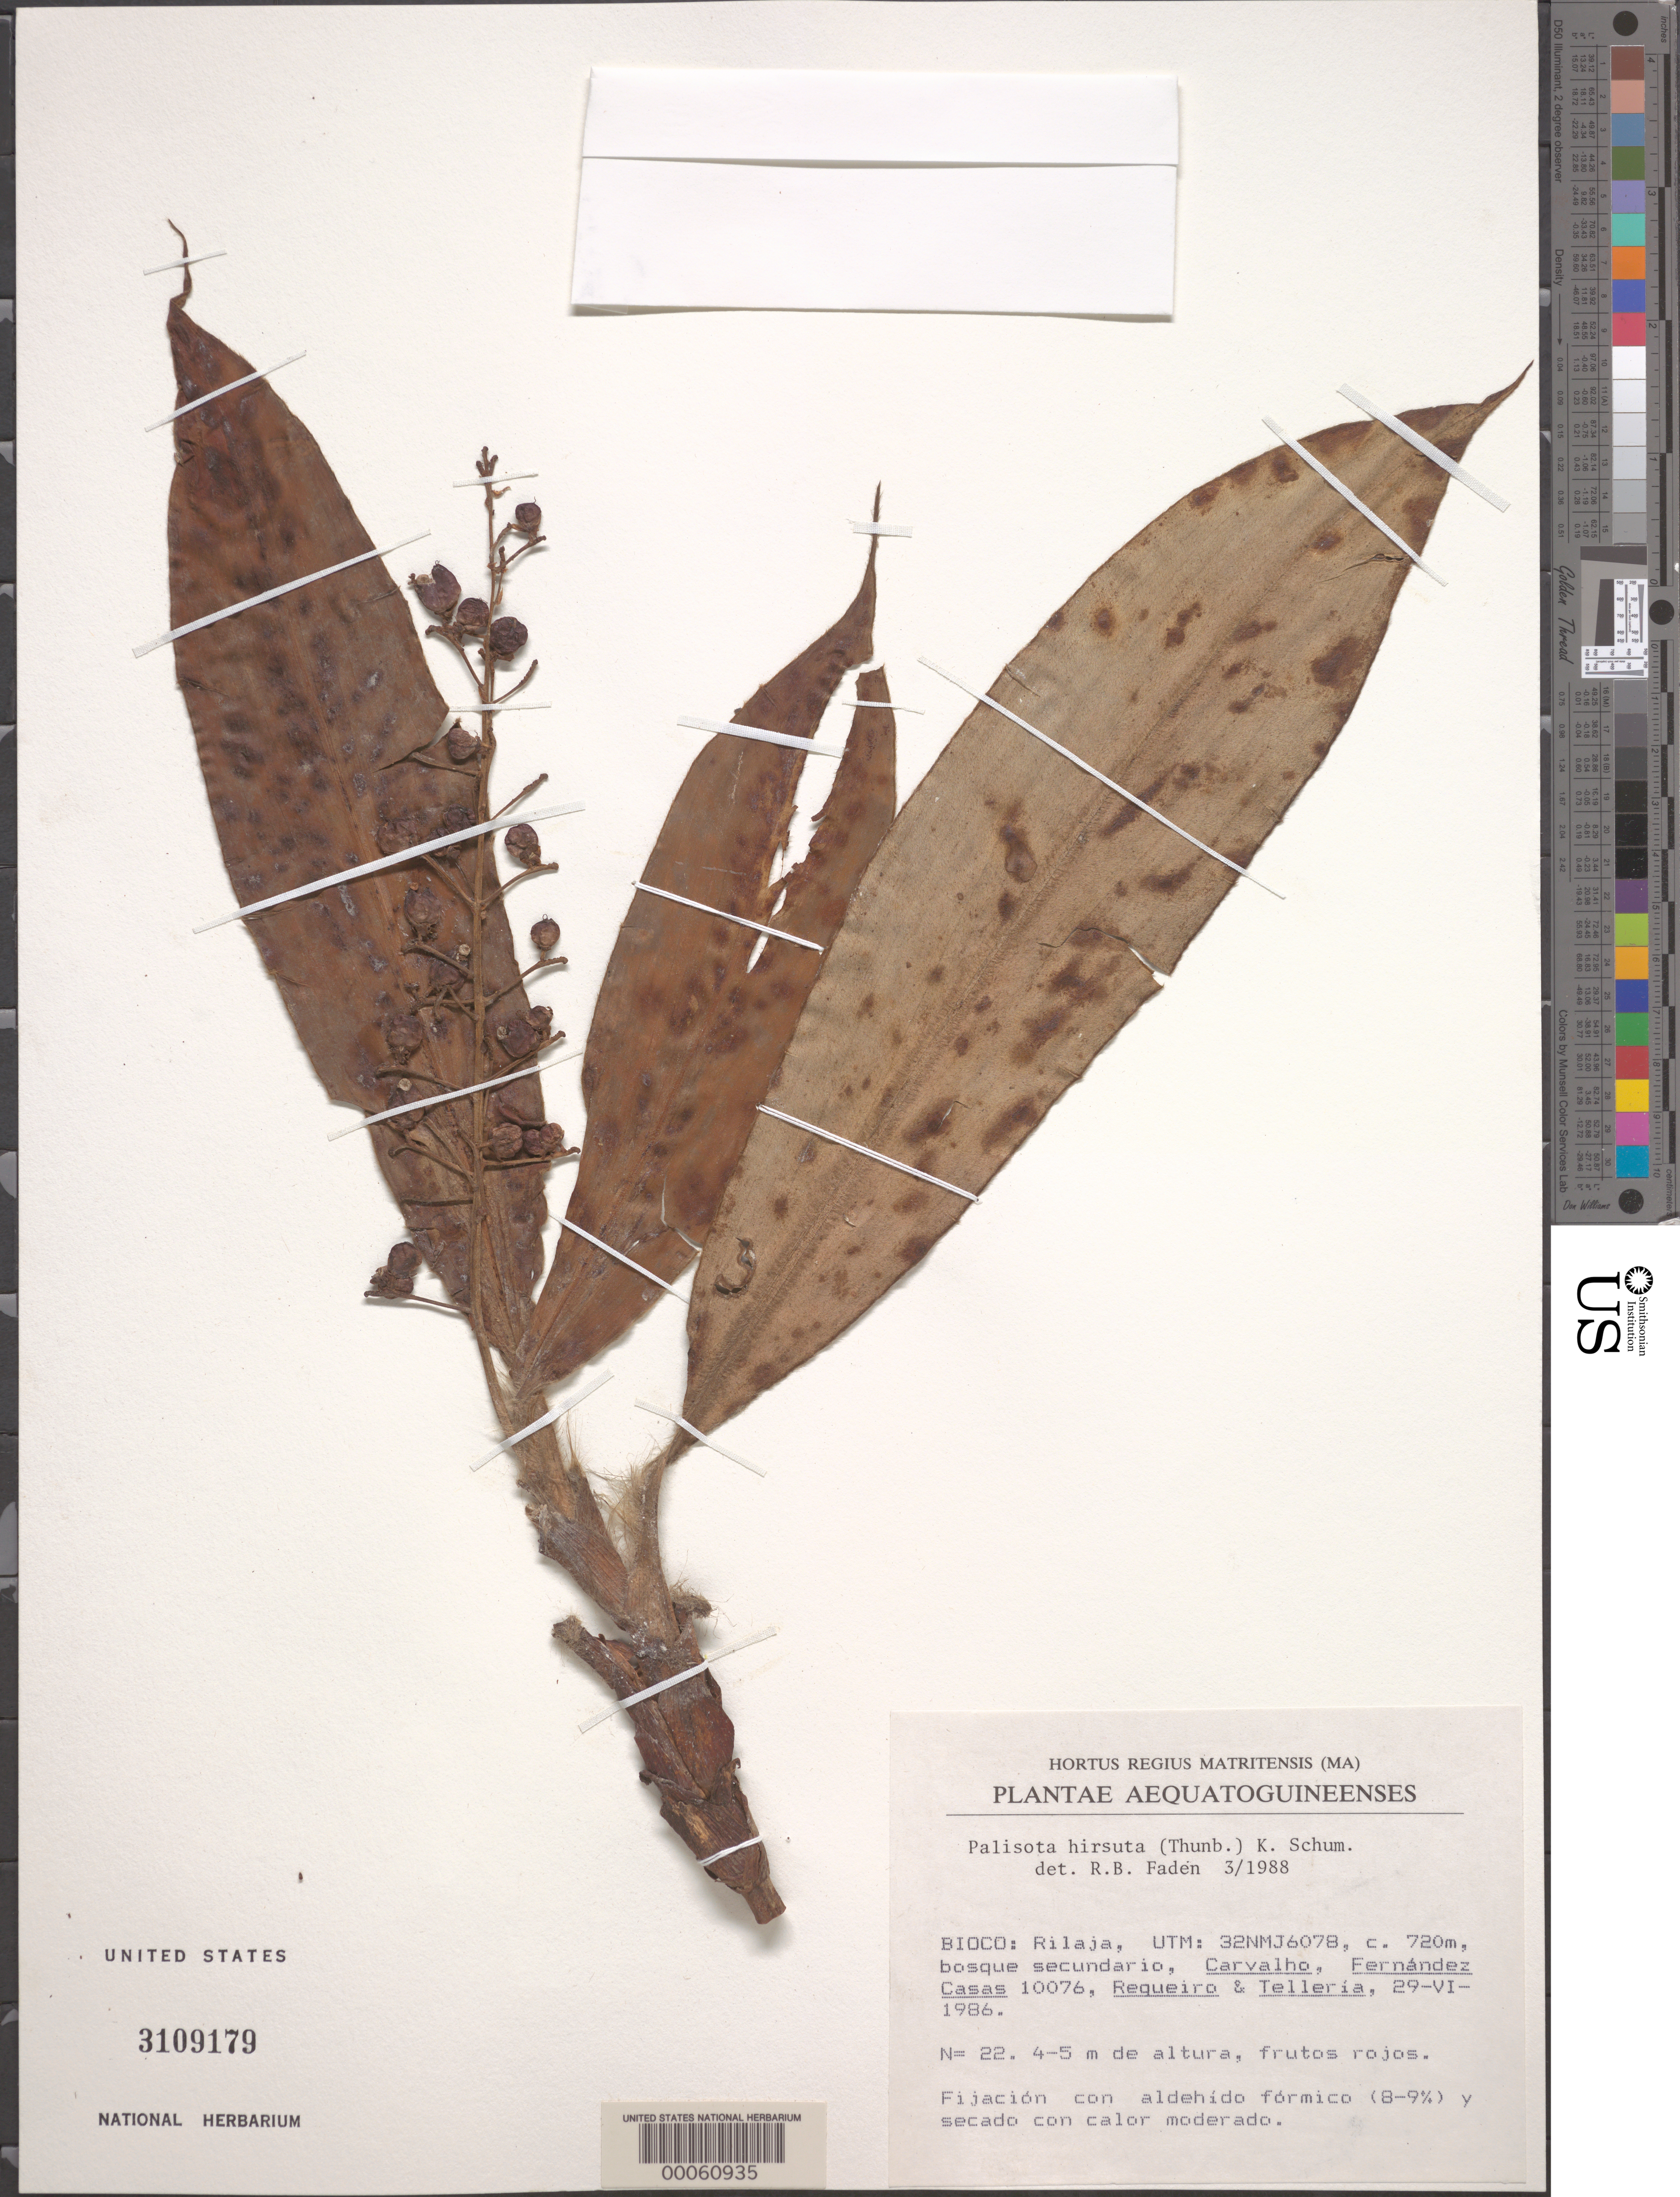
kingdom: Plantae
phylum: Tracheophyta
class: Liliopsida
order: Commelinales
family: Commelinaceae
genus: Palisota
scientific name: Palisota hirsuta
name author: (Thunb.) K. Schum.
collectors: A. M. Carvalho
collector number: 10076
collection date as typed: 29 Jun 1986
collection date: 1986-06-29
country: Equatorial Guinea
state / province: Bioko Norte / Bioko Sur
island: Bioko Island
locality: Rilaja. [former Province of Fernando Pó (Bioko).]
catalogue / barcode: US 3109179